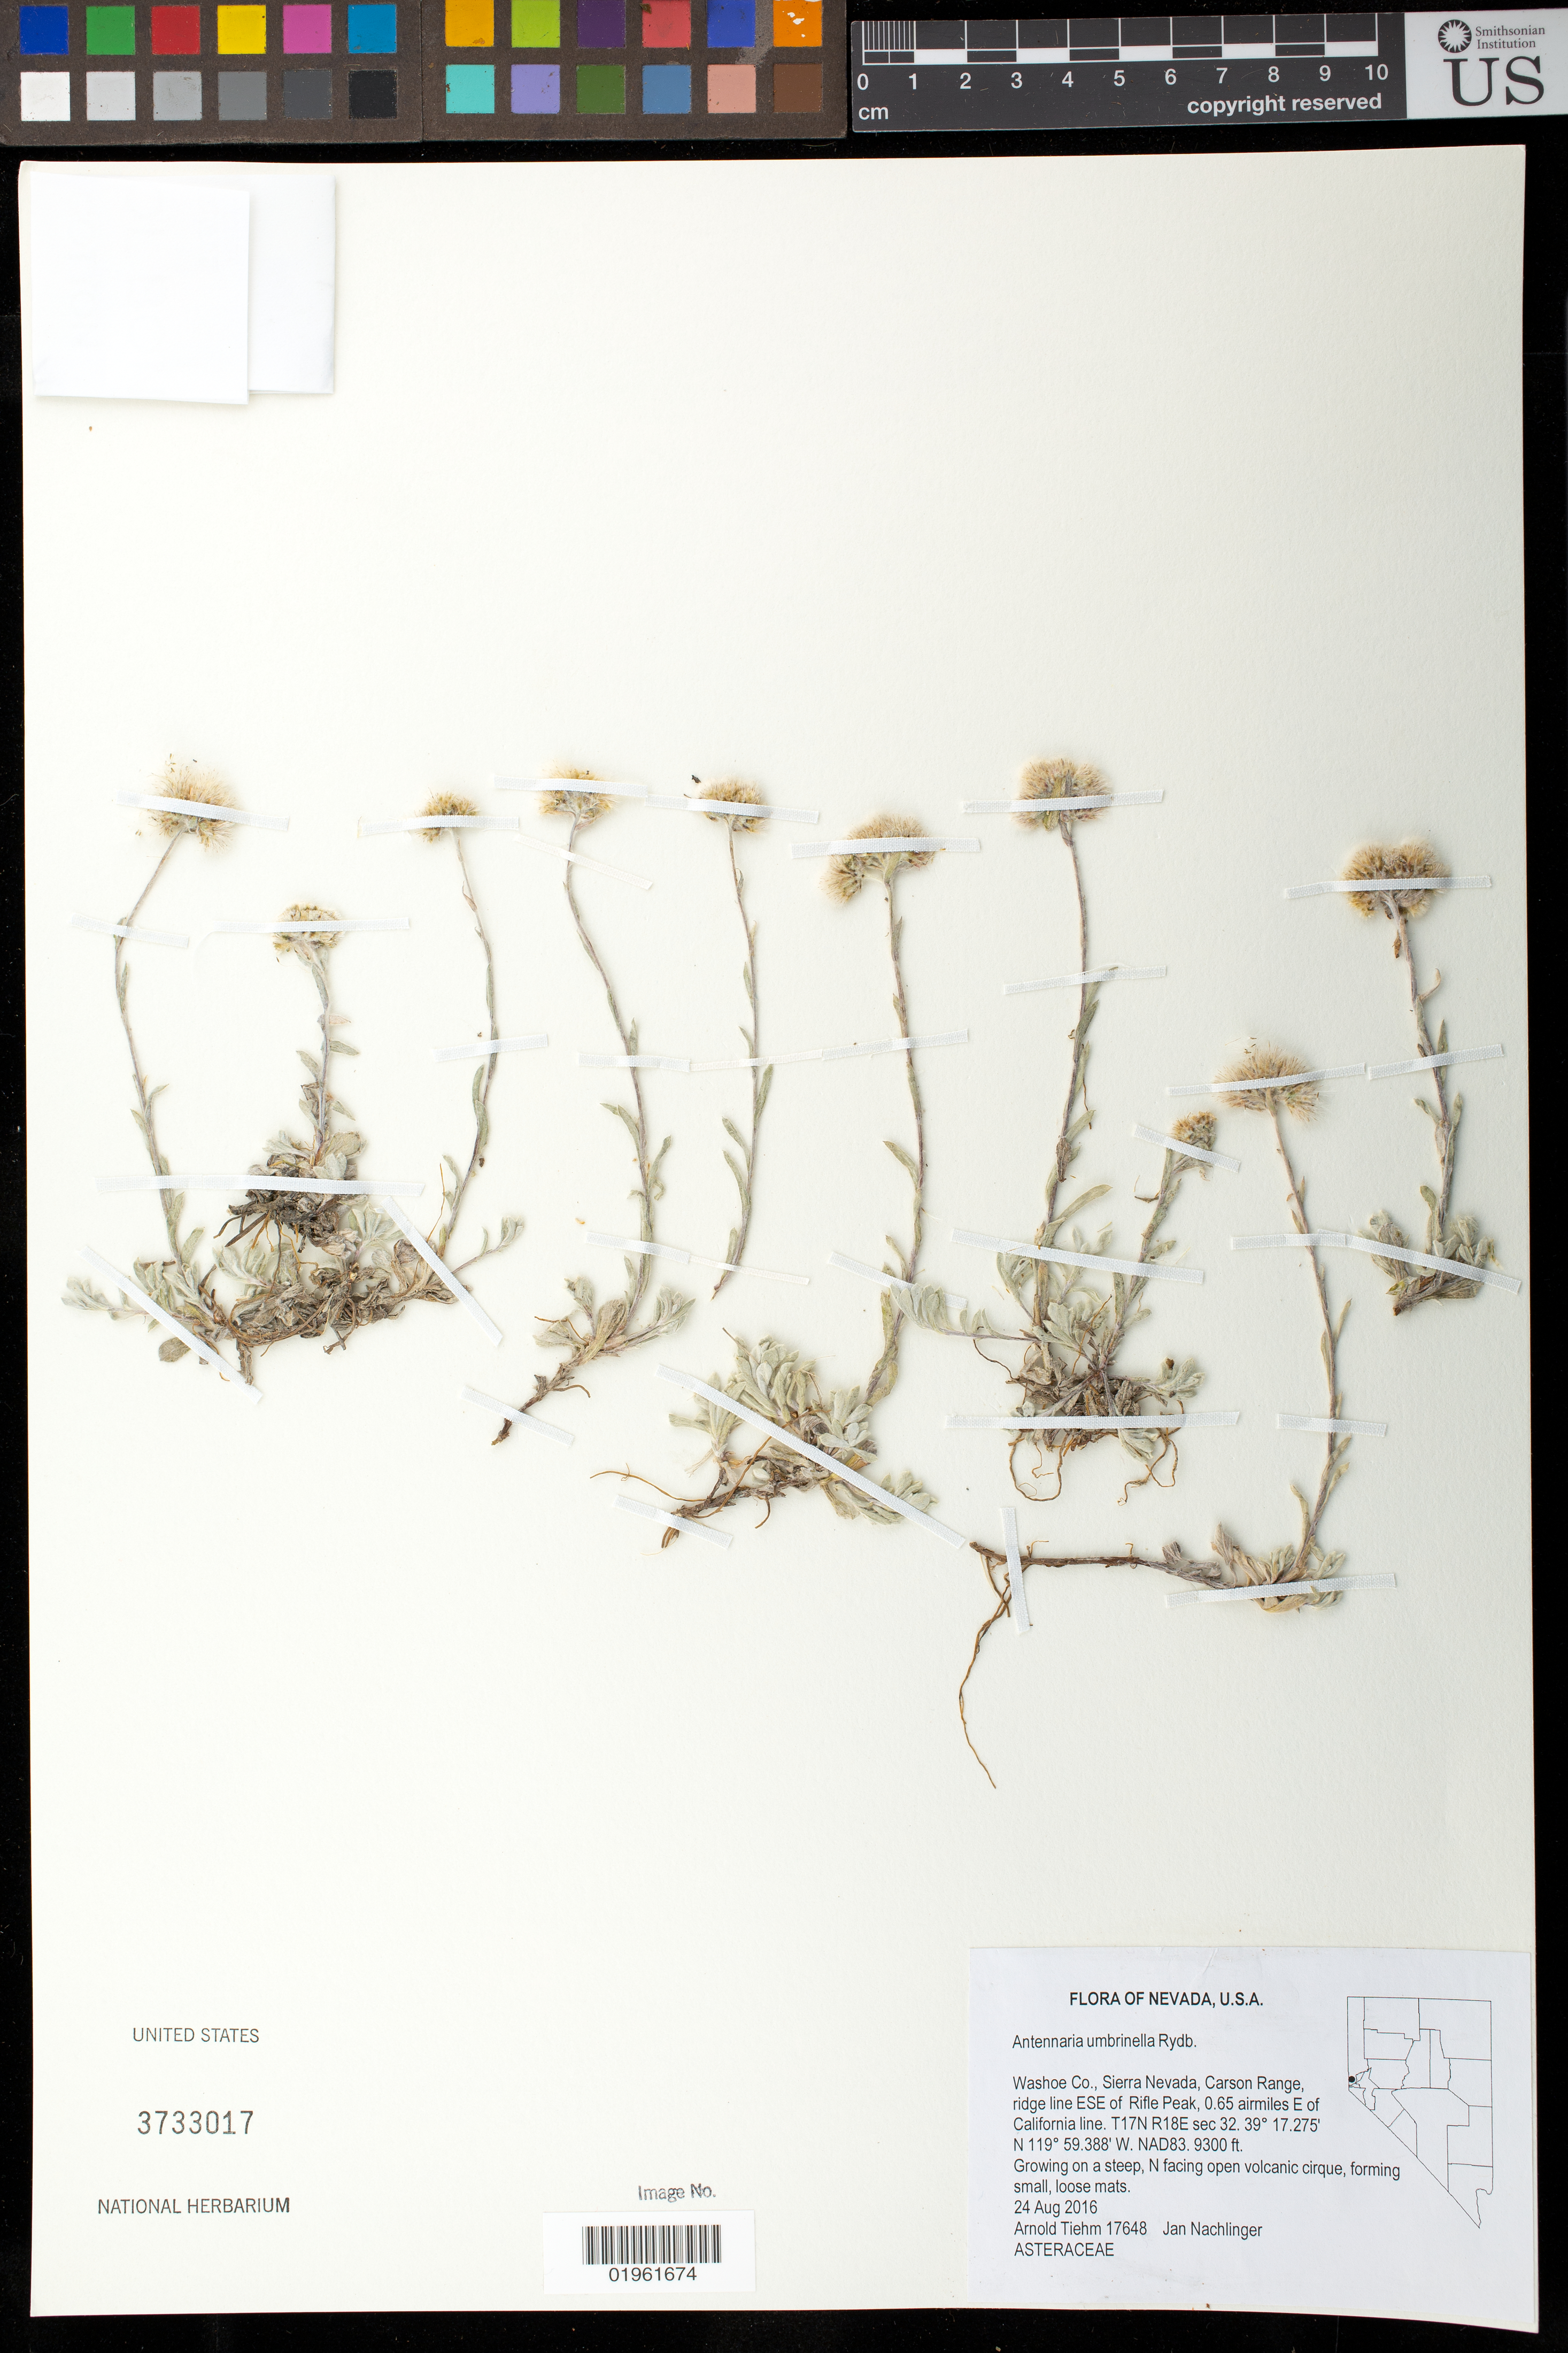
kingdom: Plantae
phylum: Tracheophyta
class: Magnoliopsida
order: Asterales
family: Asteraceae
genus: Antennaria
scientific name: Antennaria umbrinella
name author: Rydb.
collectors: A. Tiehm & J. Nachlinger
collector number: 17648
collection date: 2016-08-24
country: United States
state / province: Nevada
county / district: Washoe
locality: Sierra Nevada, Carson Range, ridge line ESE of Rifle Peak, 0.65 airmiles E of California line.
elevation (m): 2835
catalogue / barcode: US 3733017